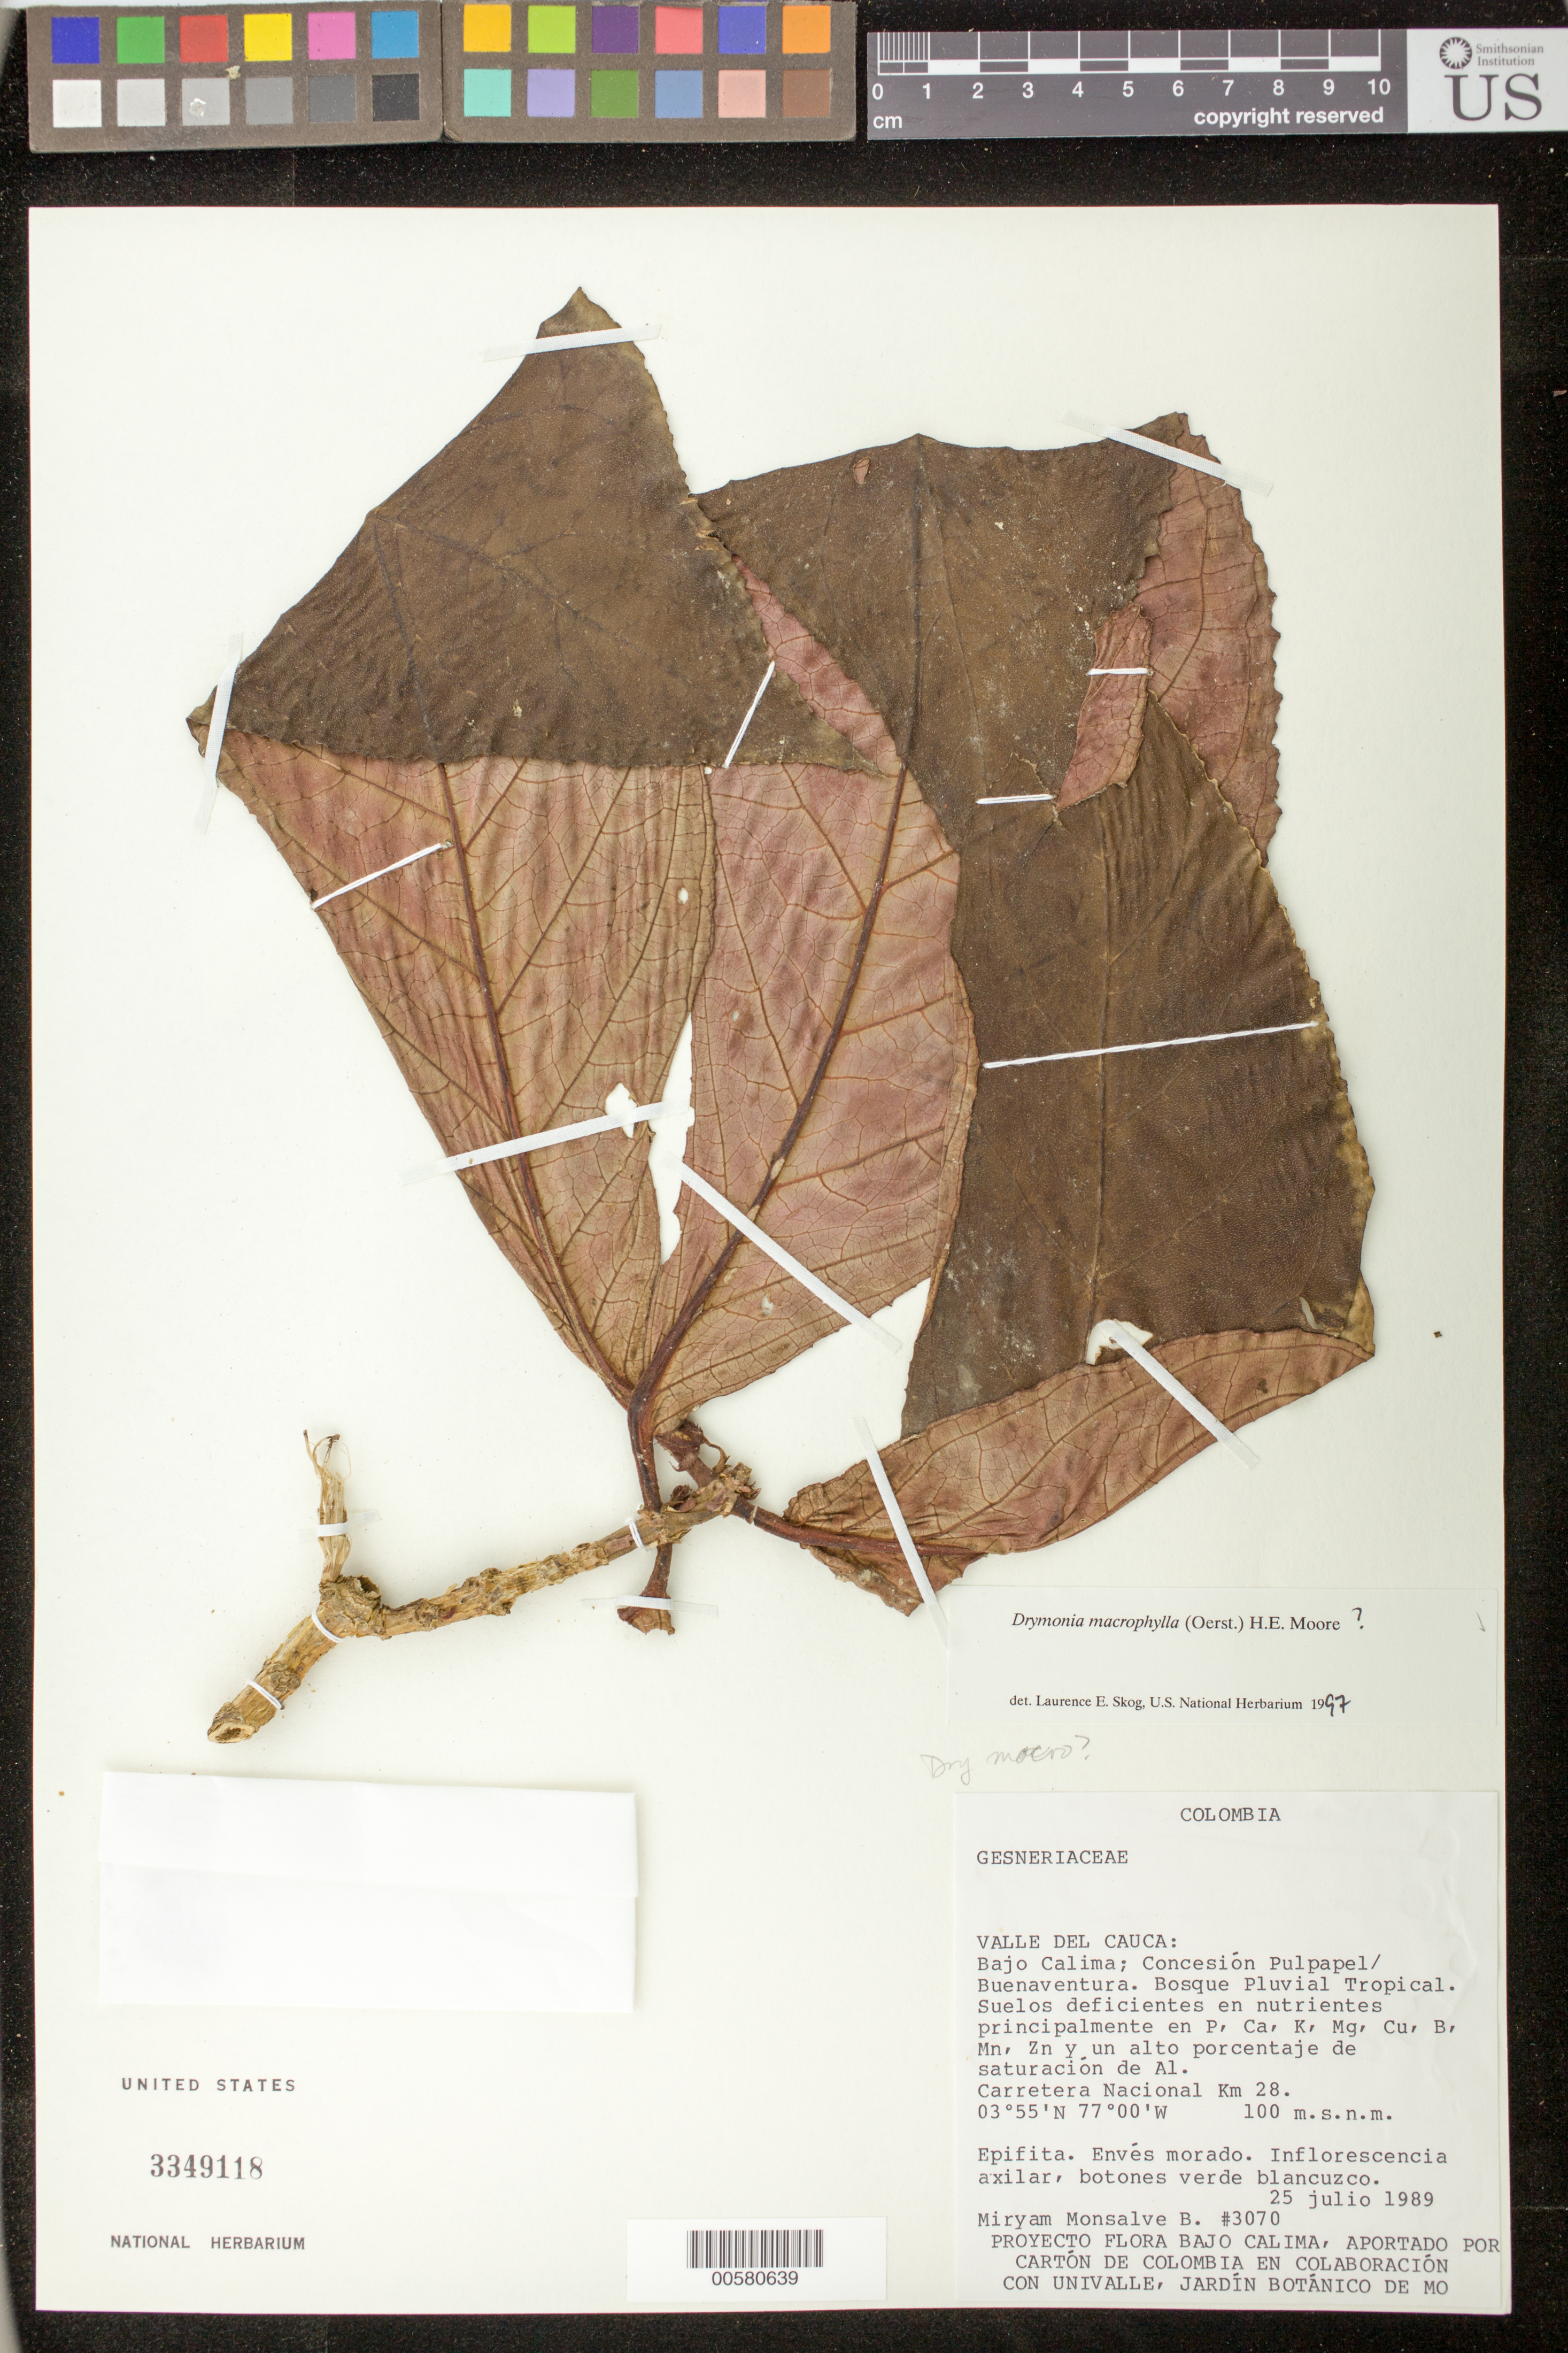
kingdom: Plantae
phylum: Tracheophyta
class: Magnoliopsida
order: Lamiales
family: Gesneriaceae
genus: Drymonia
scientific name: Drymonia macrophylla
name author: (Oerst.) H.E. Moore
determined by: Skog, Laurence E.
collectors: M. Monsalve B.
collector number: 3070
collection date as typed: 25 Jul 1989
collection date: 1989-07-25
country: Colombia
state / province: Valle del Cauca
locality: Bajo Calima; Concesión Pulpapel/Buenaventura; Carretera Nacional Km 28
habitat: Bosque pluvial tropical; suelos deficientes en nutrientes principalmente en P, Ca, K, Mg, Cu, B, Mn, Zn y un alto porcentaje de saturación de Al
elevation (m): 100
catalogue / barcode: US 3349118